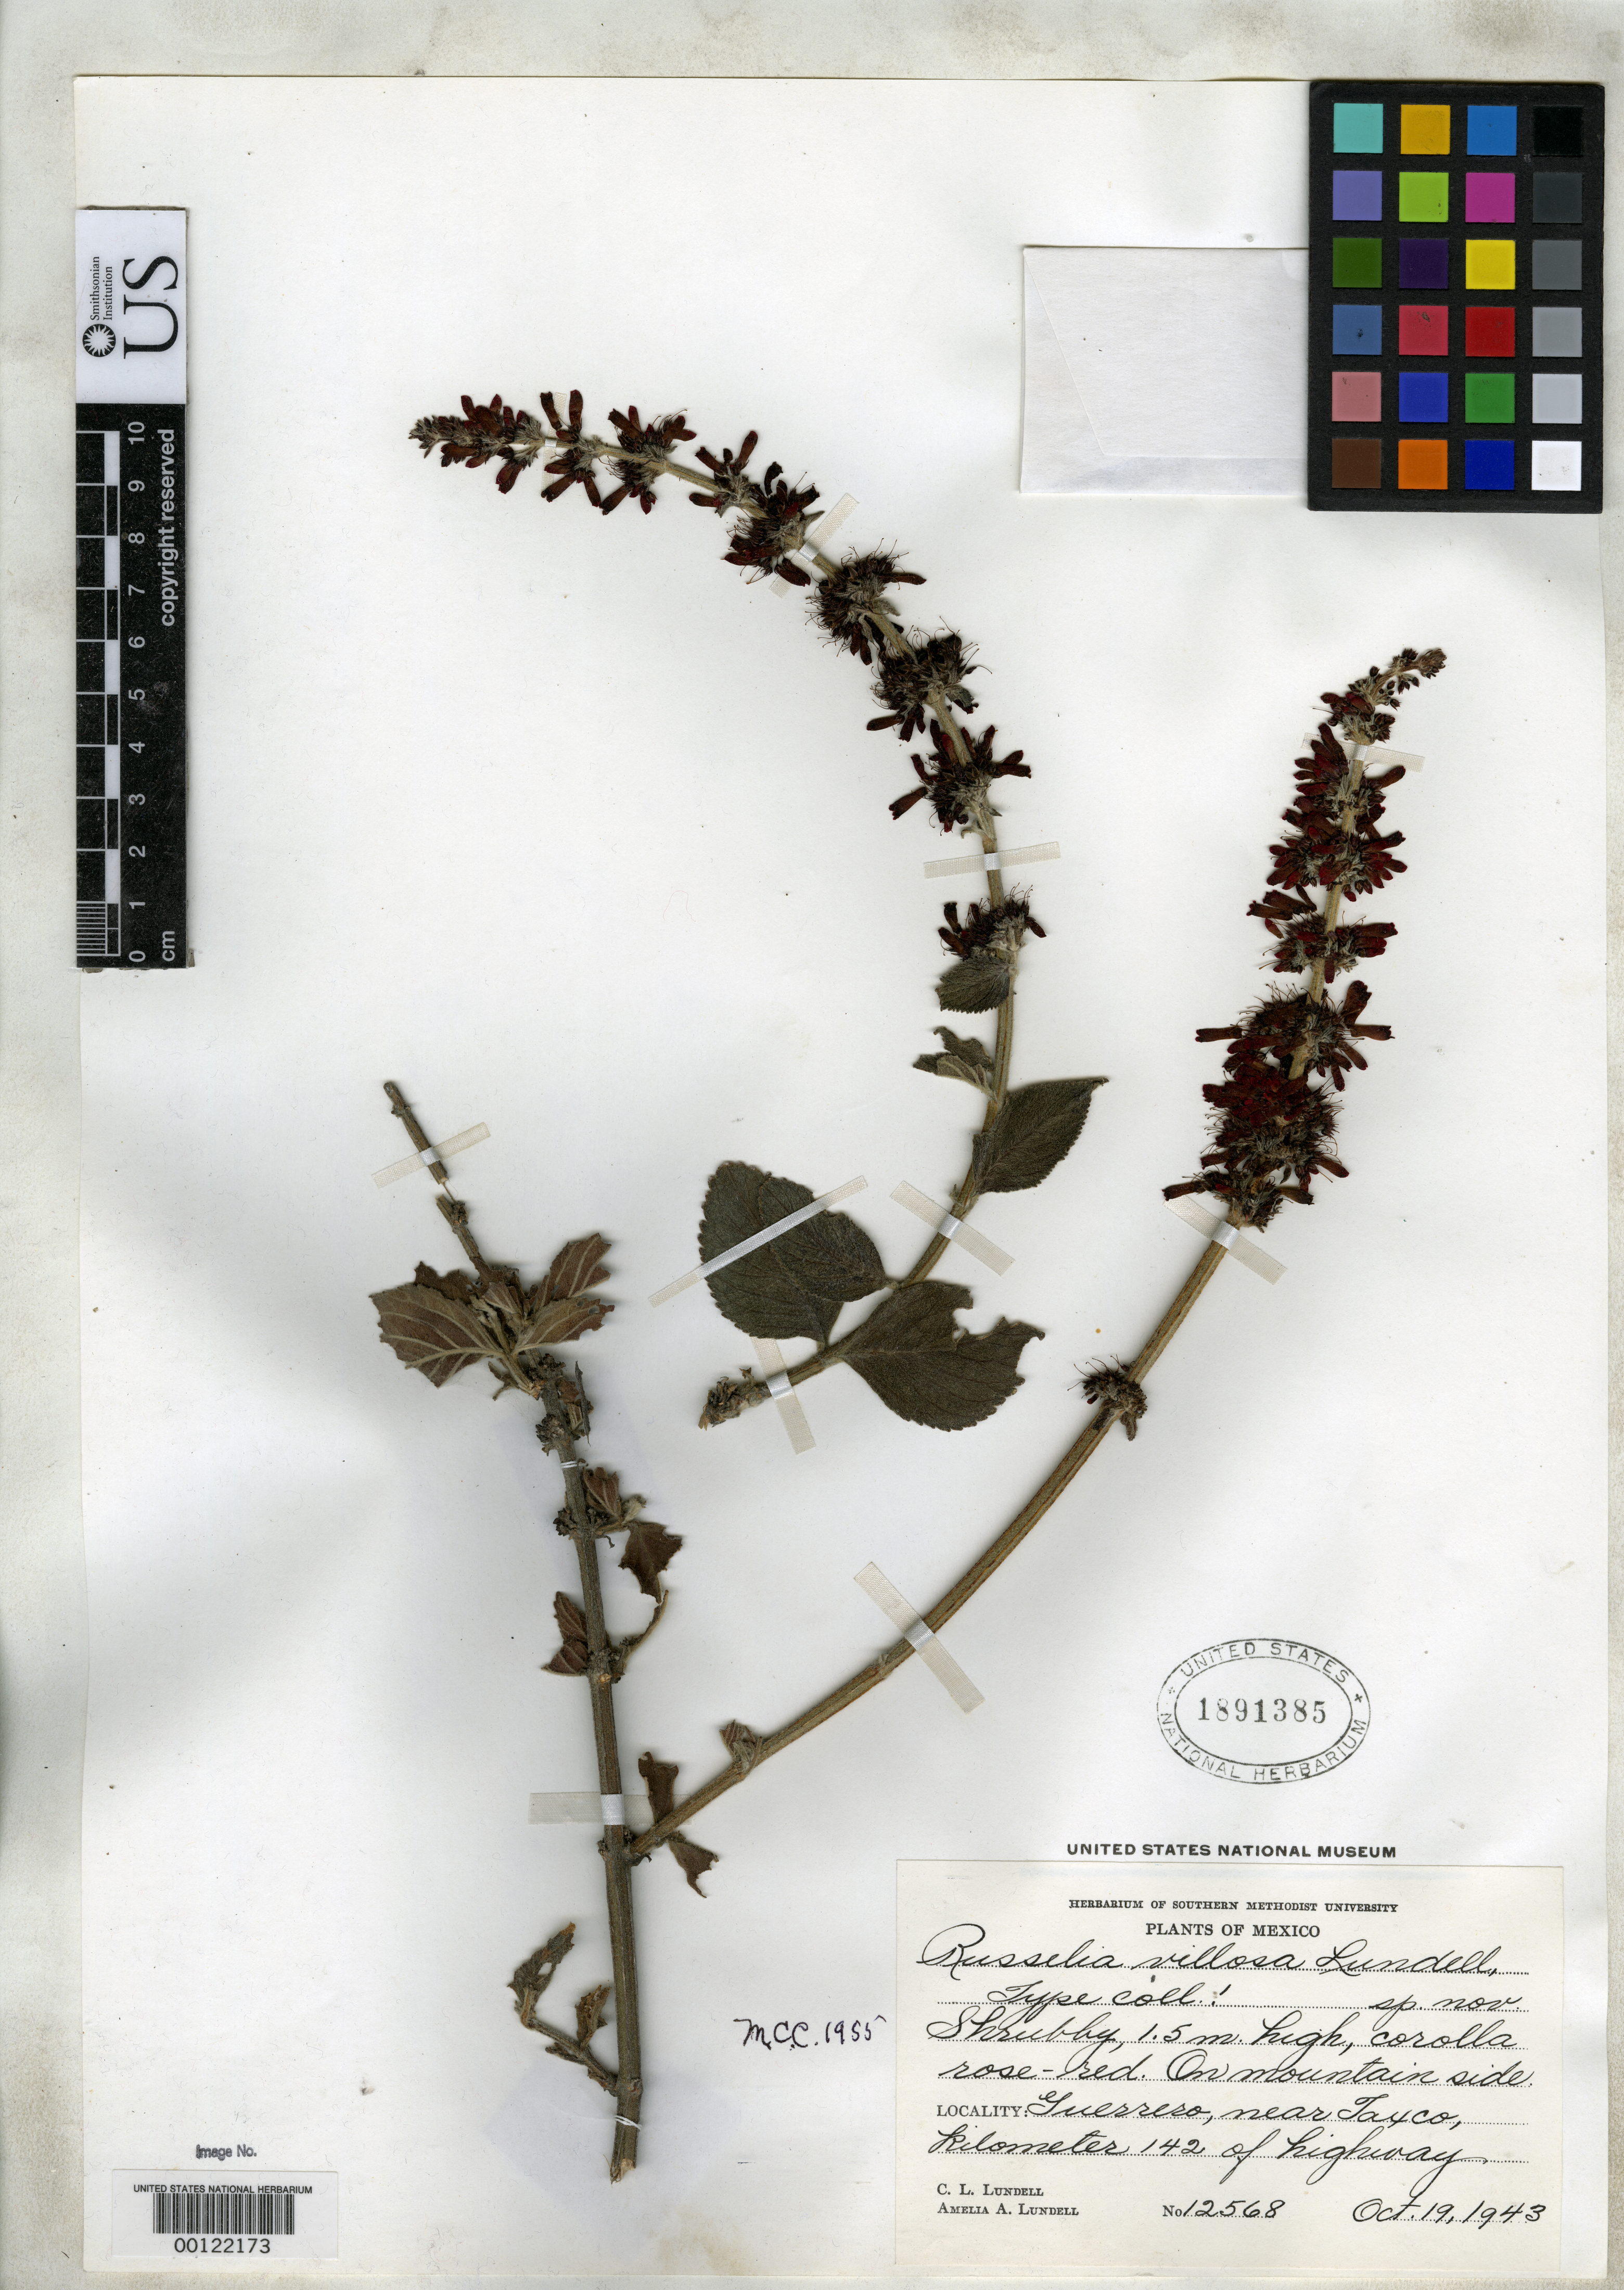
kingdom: Plantae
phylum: Tracheophyta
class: Magnoliopsida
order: Lamiales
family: Plantaginaceae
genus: Russelia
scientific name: Russelia villosa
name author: Lundell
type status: Isotype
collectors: C. L. Lundell & A. A. Lundell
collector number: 12568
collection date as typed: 19 Oct 1943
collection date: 1943-10-19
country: Mexico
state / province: Guerrero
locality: Taxco.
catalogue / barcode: US 1891385